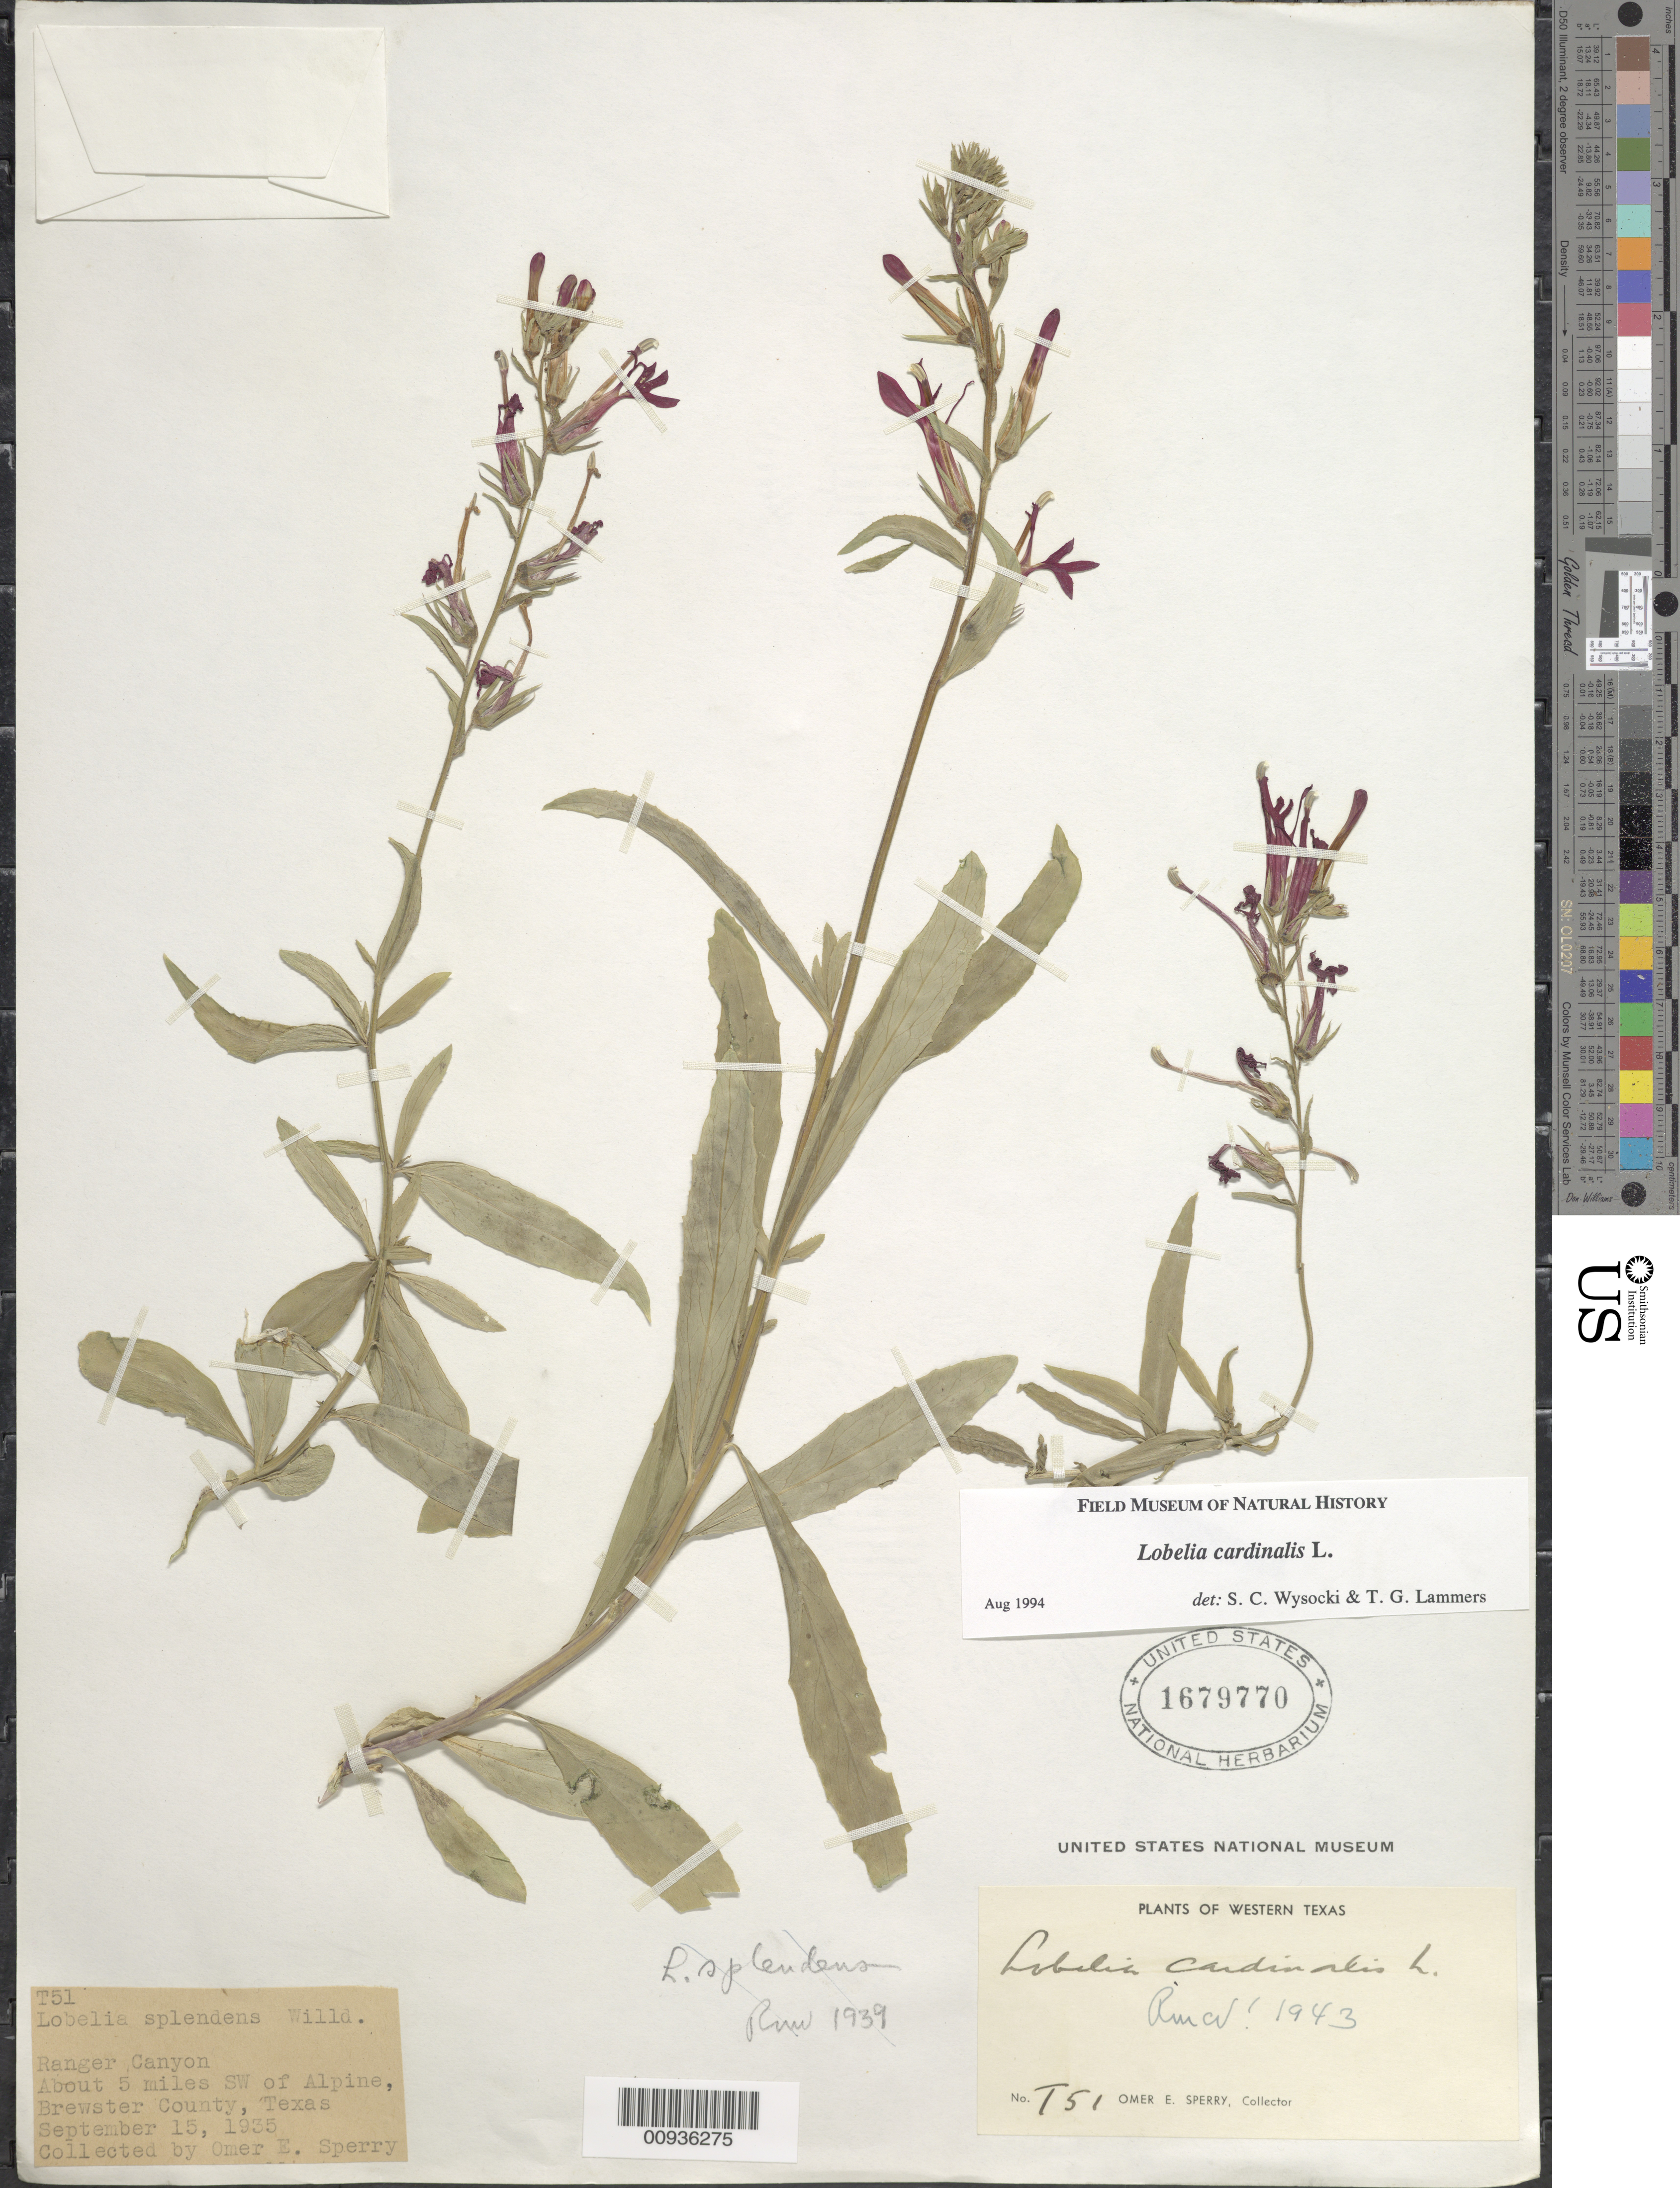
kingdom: Plantae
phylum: Tracheophyta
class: Magnoliopsida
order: Asterales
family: Campanulaceae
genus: Lobelia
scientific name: Lobelia cardinalis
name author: L.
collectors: O. E. Sperry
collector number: T51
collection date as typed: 15 Sep 1935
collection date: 1935-09-15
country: United States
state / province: Texas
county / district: Brewster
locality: Ranger Canyon, about 5 miles SW of Alpine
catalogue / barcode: US 1679770